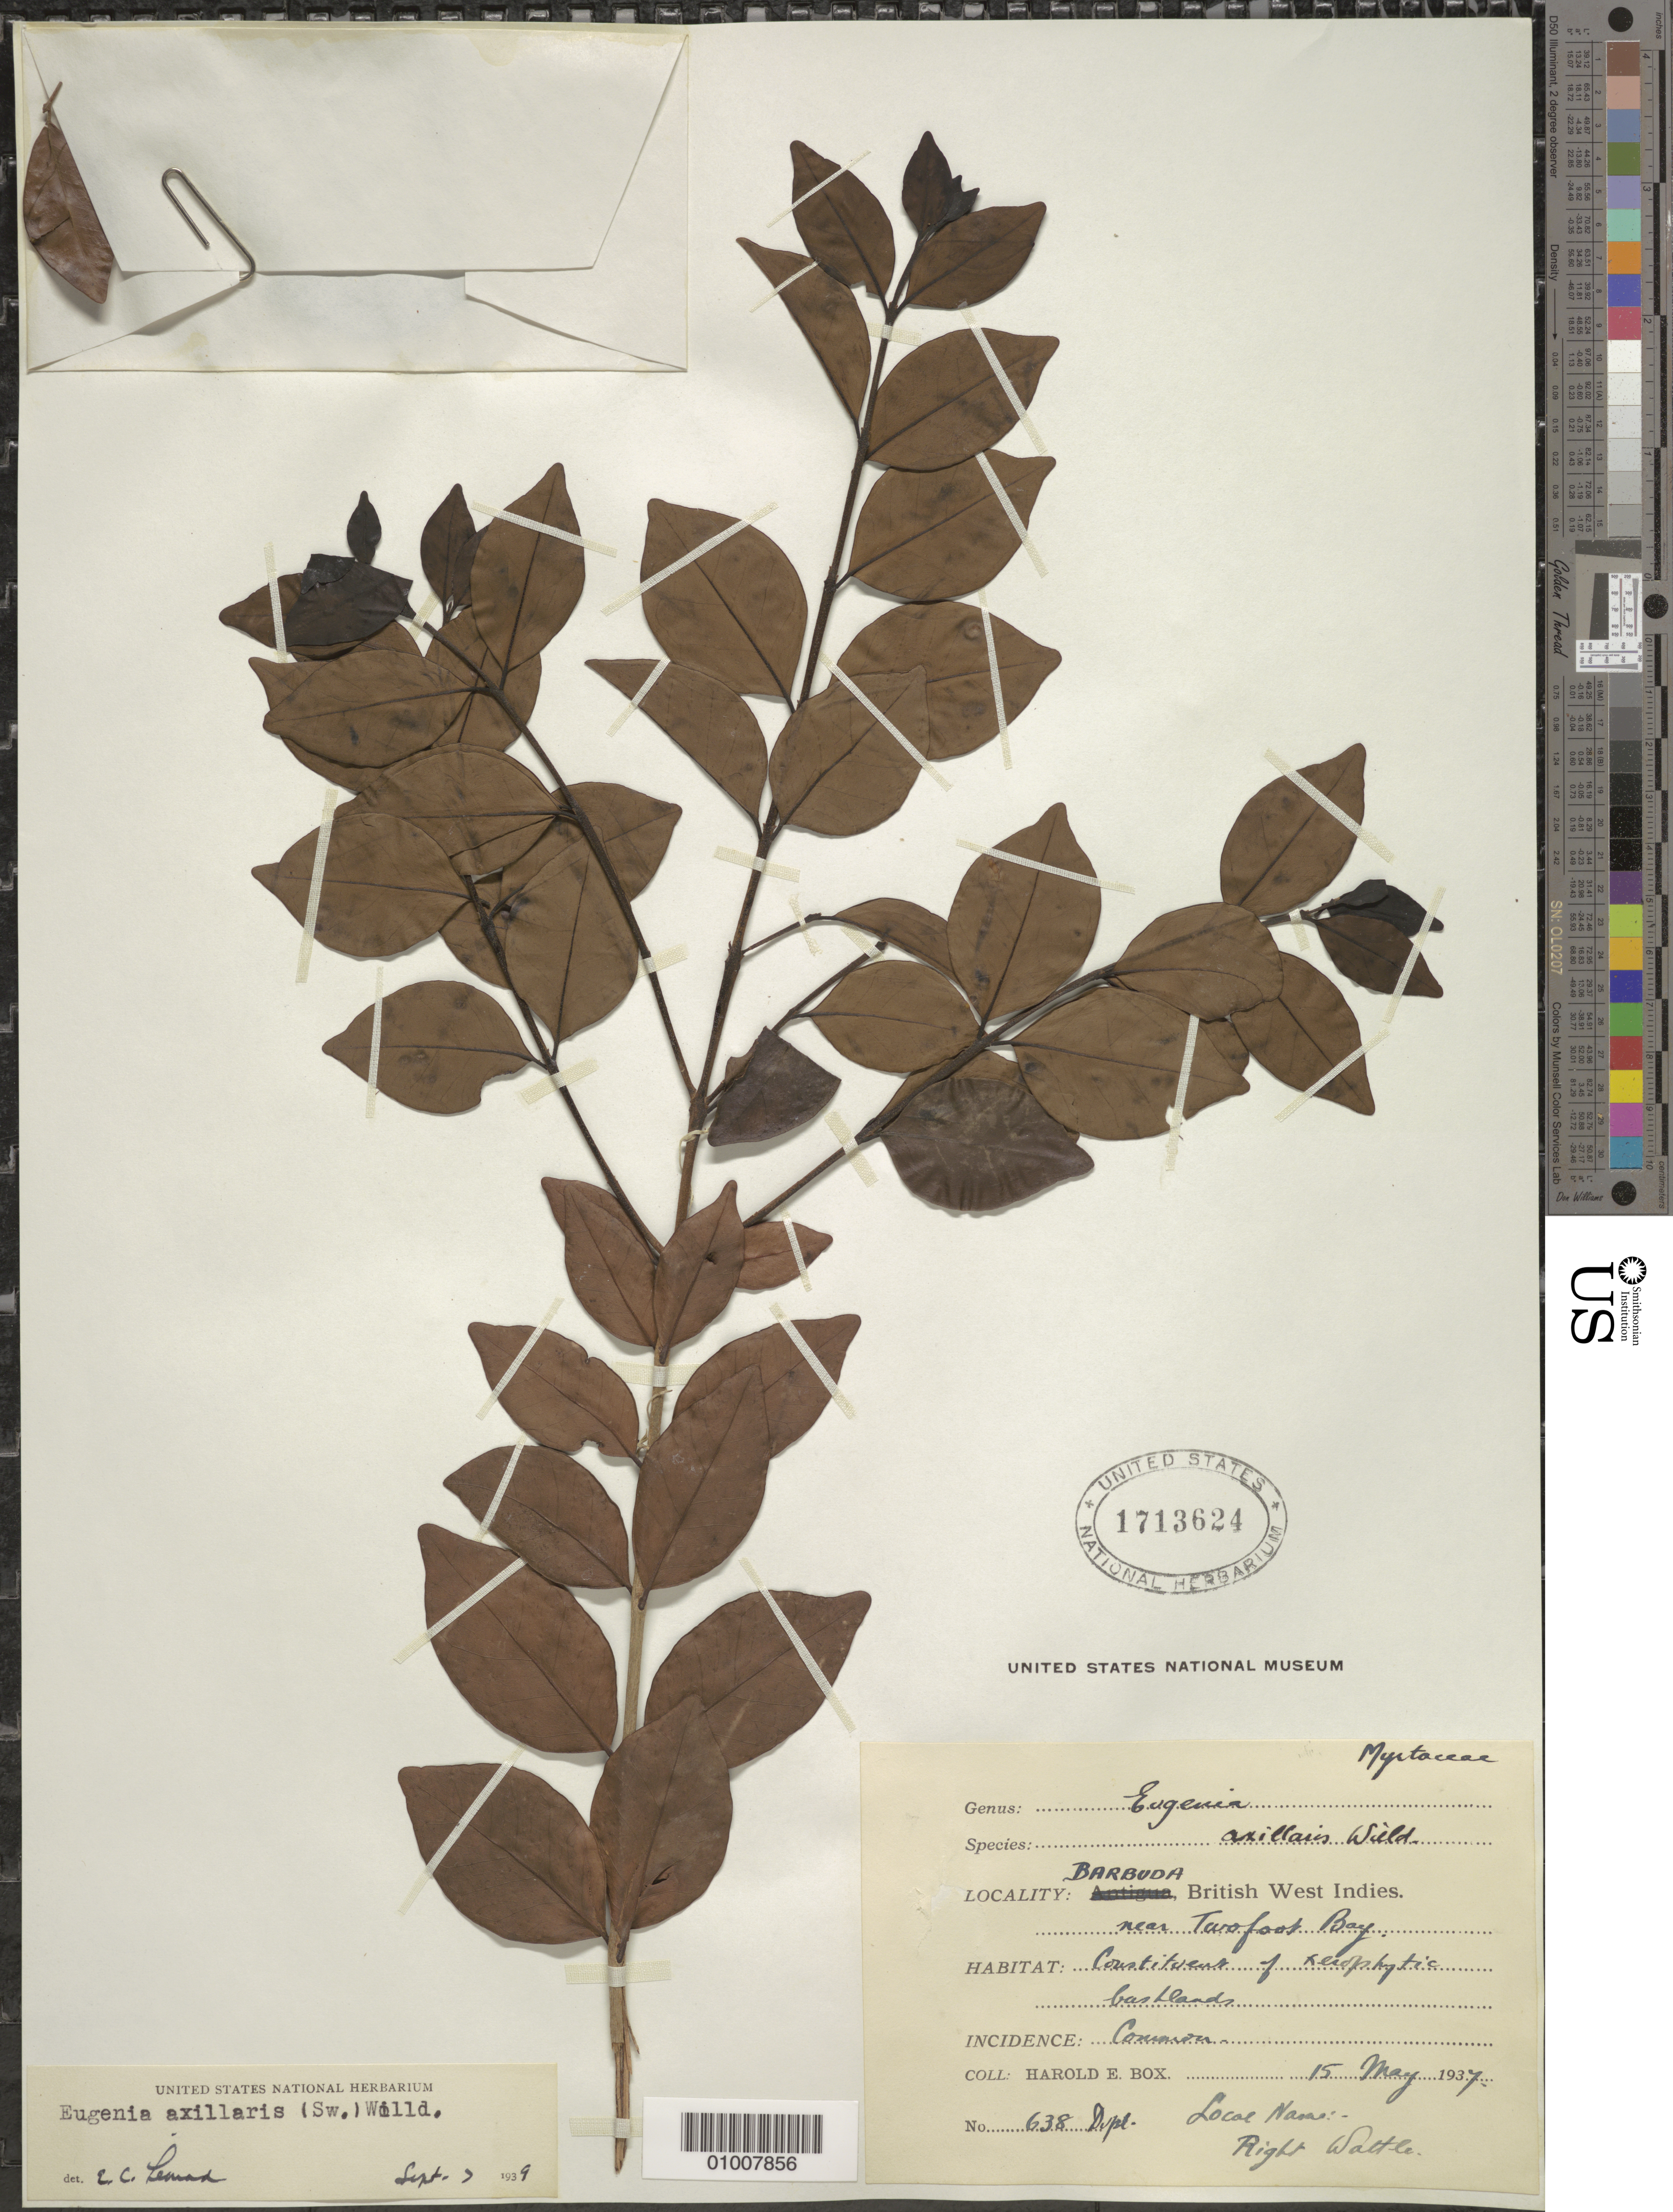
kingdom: Plantae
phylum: Tracheophyta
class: Magnoliopsida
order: Myrtales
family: Myrtaceae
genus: Eugenia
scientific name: Eugenia axillaris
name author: (Sw.) Willd.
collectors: H. E. Box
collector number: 638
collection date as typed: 15 May 1937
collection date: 1937-05-15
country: Antigua and Barbuda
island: Barbuda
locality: Near Two Foot Bay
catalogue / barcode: US 1713624